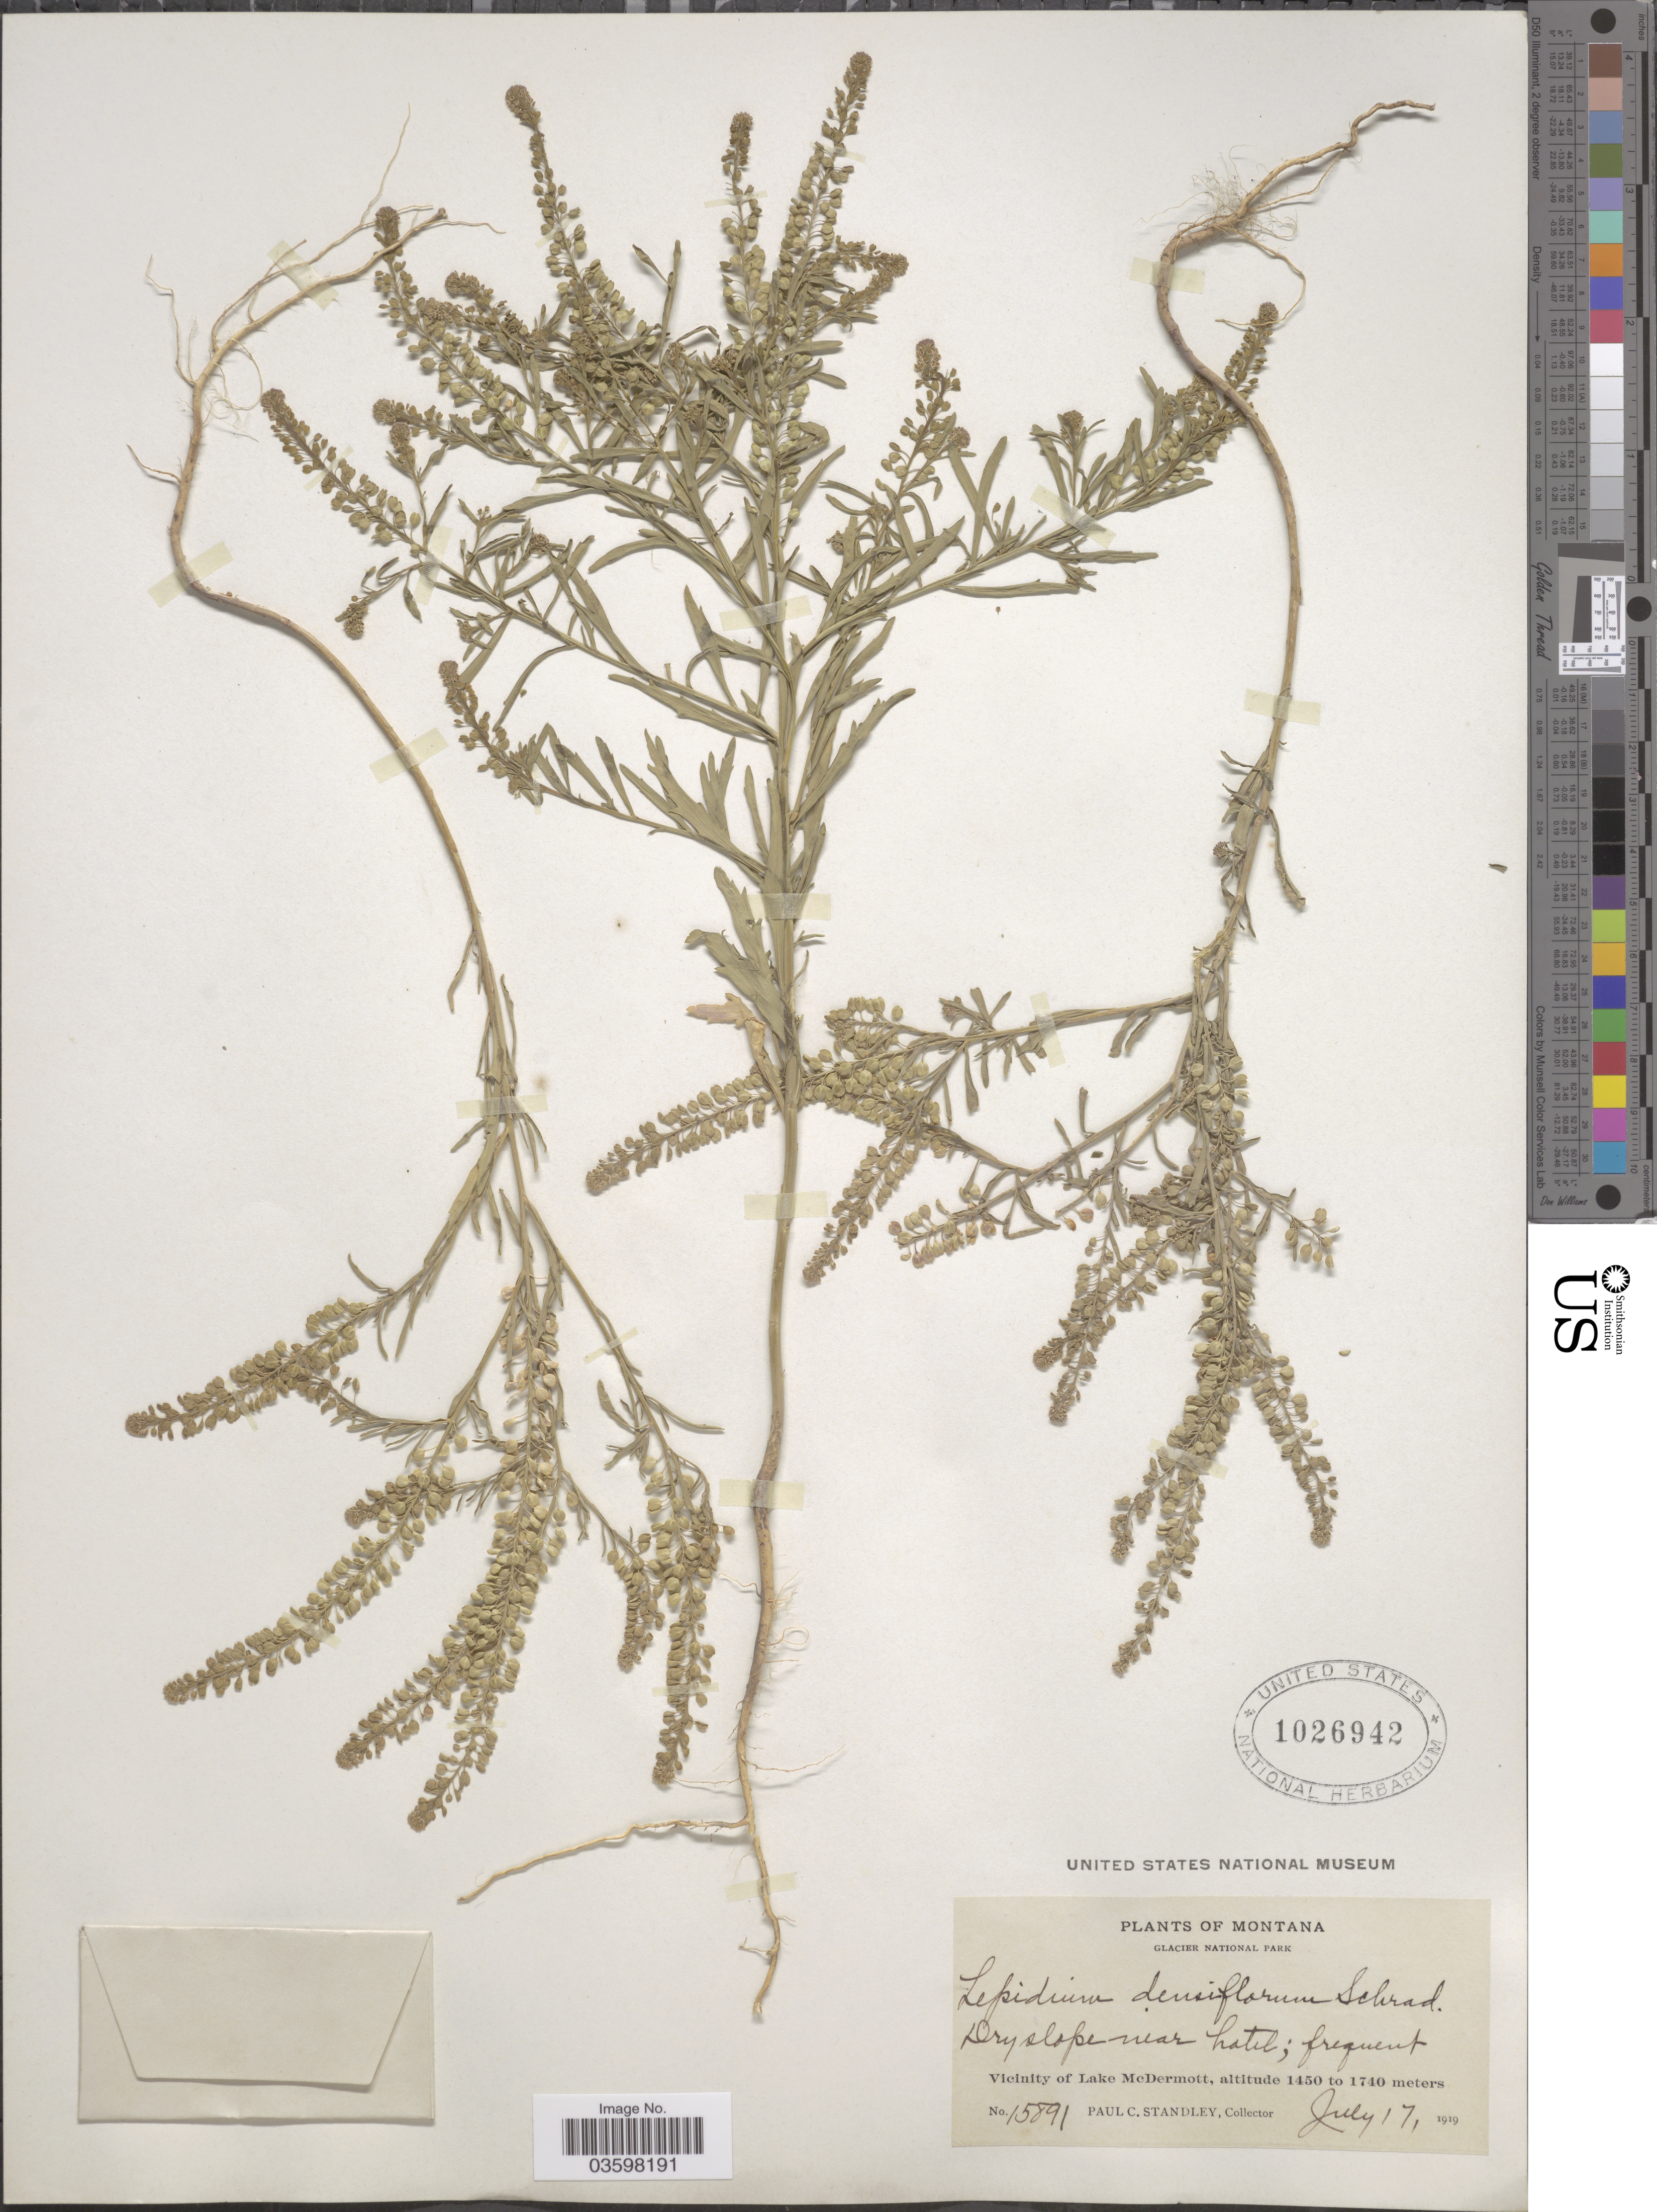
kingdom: Plantae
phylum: Tracheophyta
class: Magnoliopsida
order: Brassicales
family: Brassicaceae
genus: Lepidium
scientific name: Lepidium densiflorum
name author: Schrad.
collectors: P. C. Standley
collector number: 15891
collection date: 1919-07-17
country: United States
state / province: Montana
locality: Glacier National Park. Vicinity of Lake McDermott.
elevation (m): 1450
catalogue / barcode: US 1026942